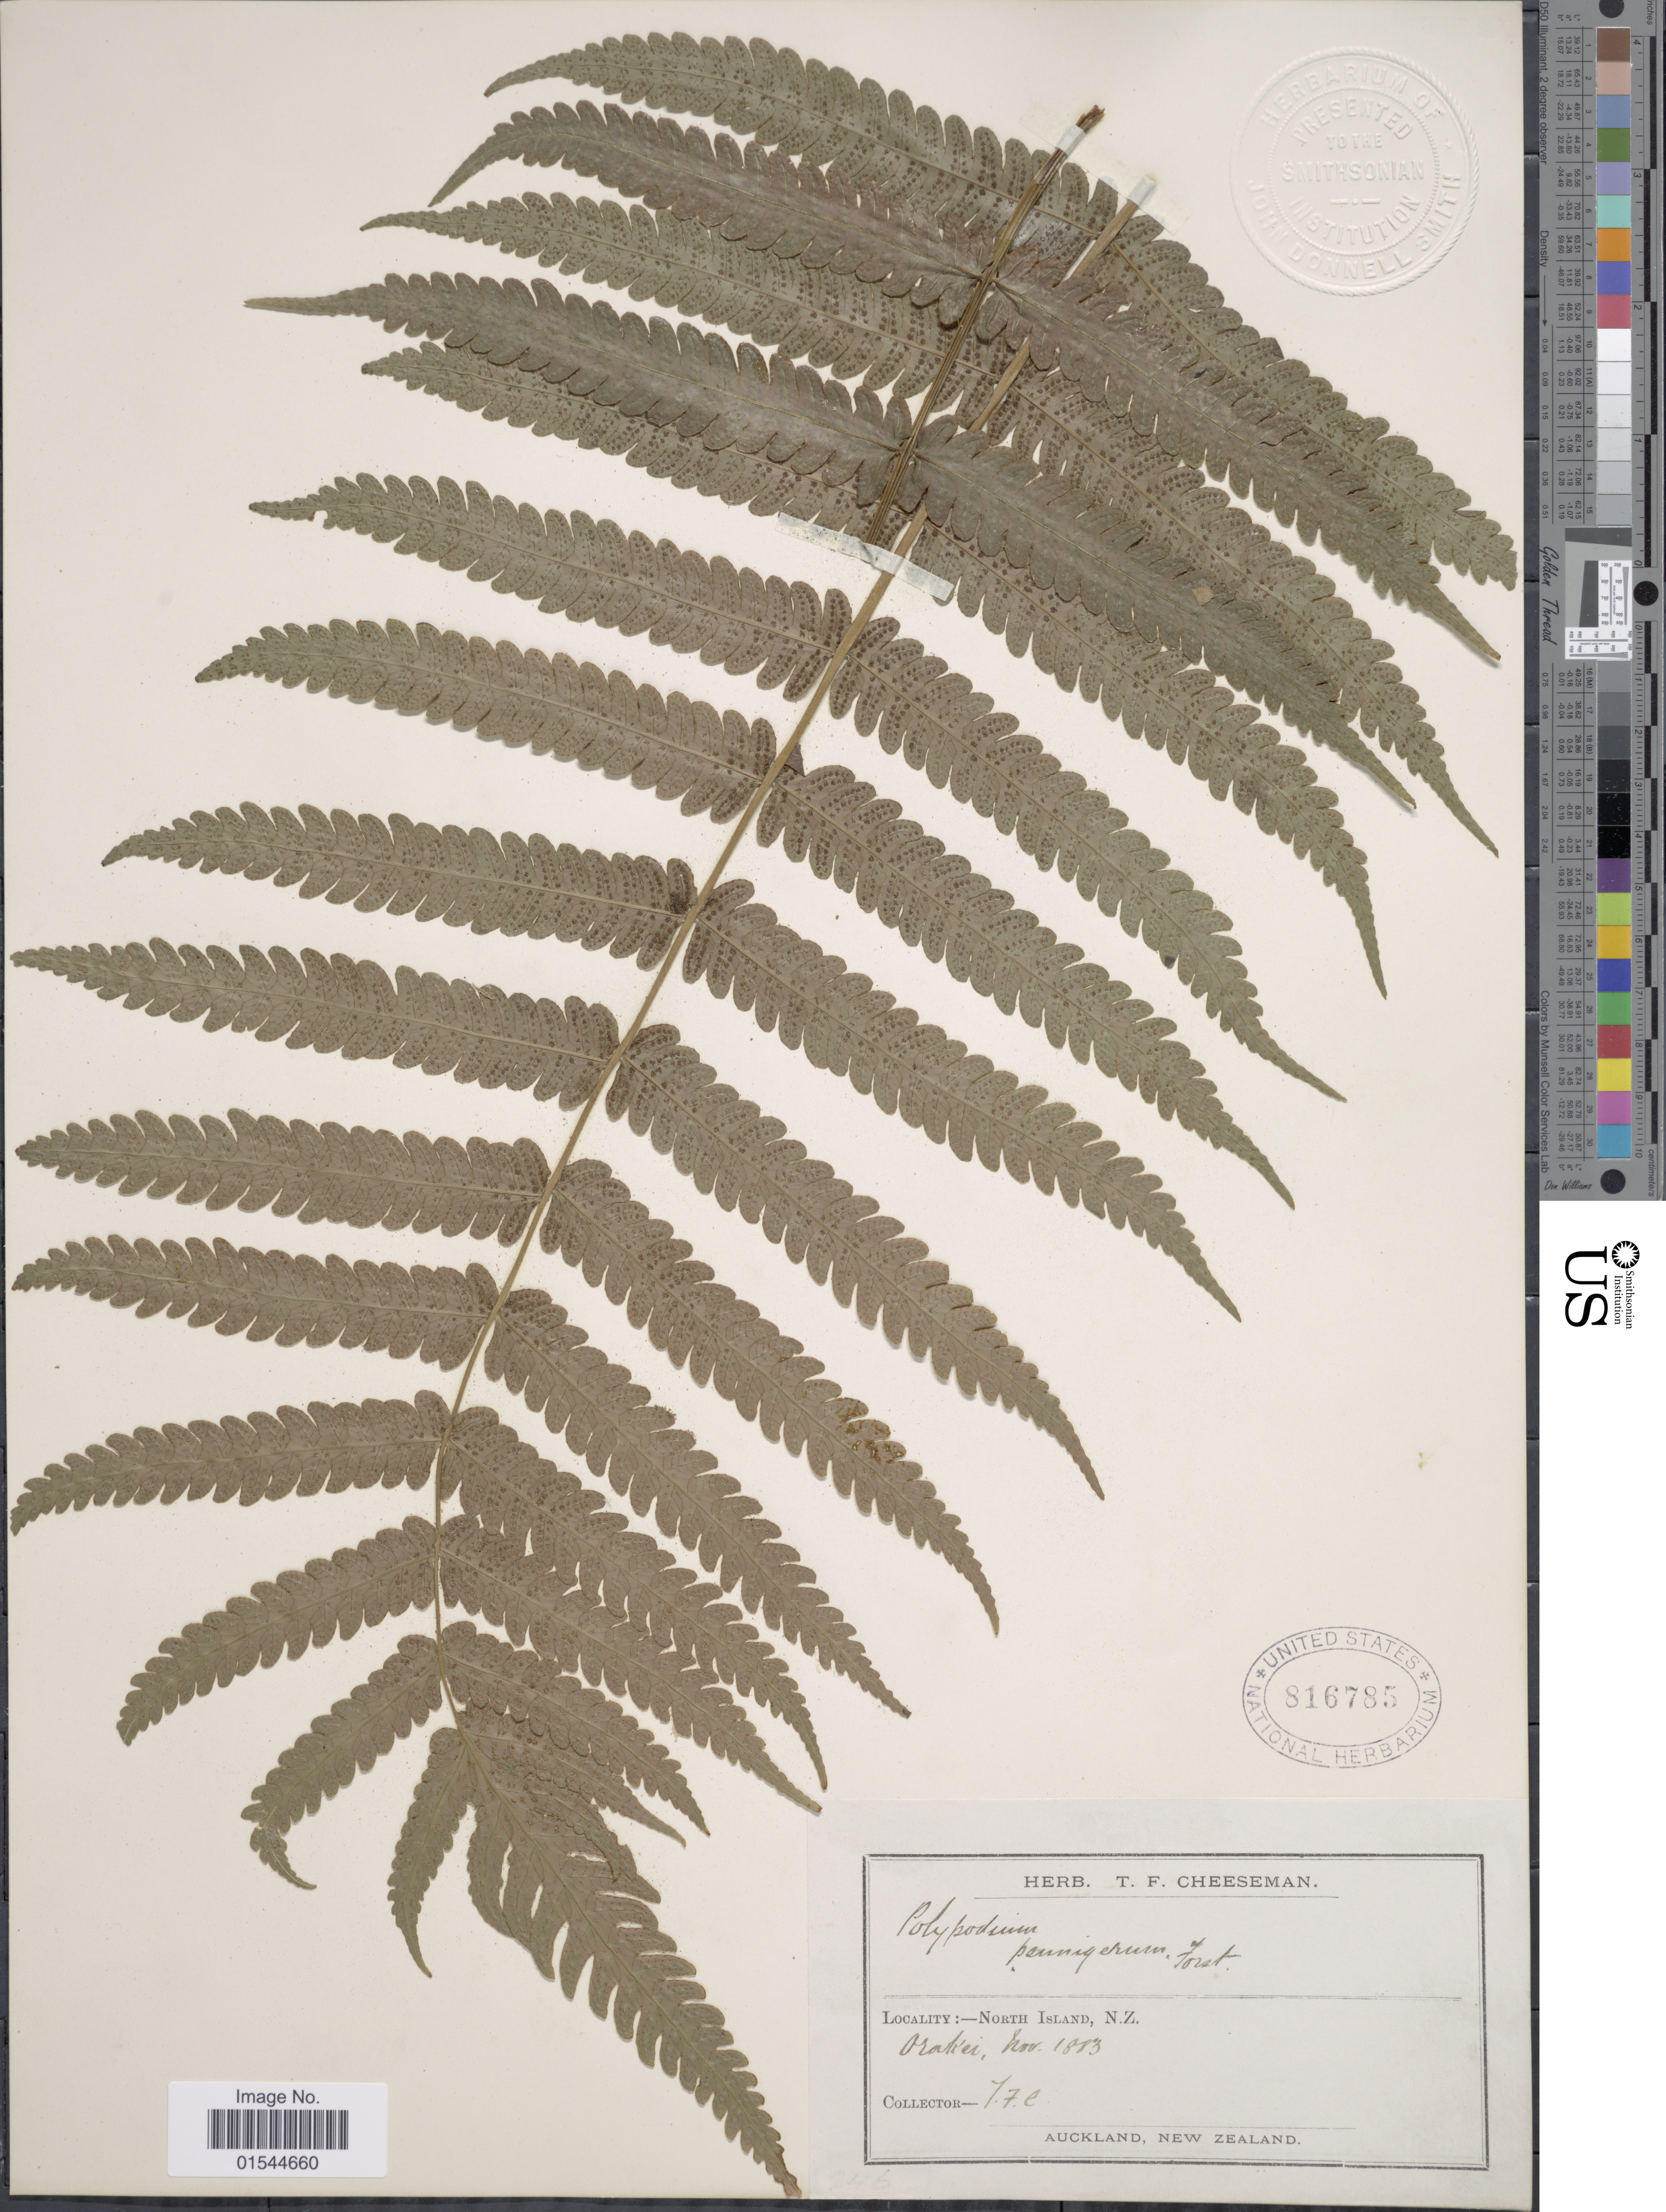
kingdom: Plantae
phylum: Tracheophyta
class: Polypodiopsida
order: Polypodiales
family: Thelypteridaceae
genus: Pneumatopteris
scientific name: Pneumatopteris pennigera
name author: (G. Forst.) Holttum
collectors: T. F. Cheeseman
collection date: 1883-11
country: New Zealand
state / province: Auckland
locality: North Island, N. Z. Orakei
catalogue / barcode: US 816785